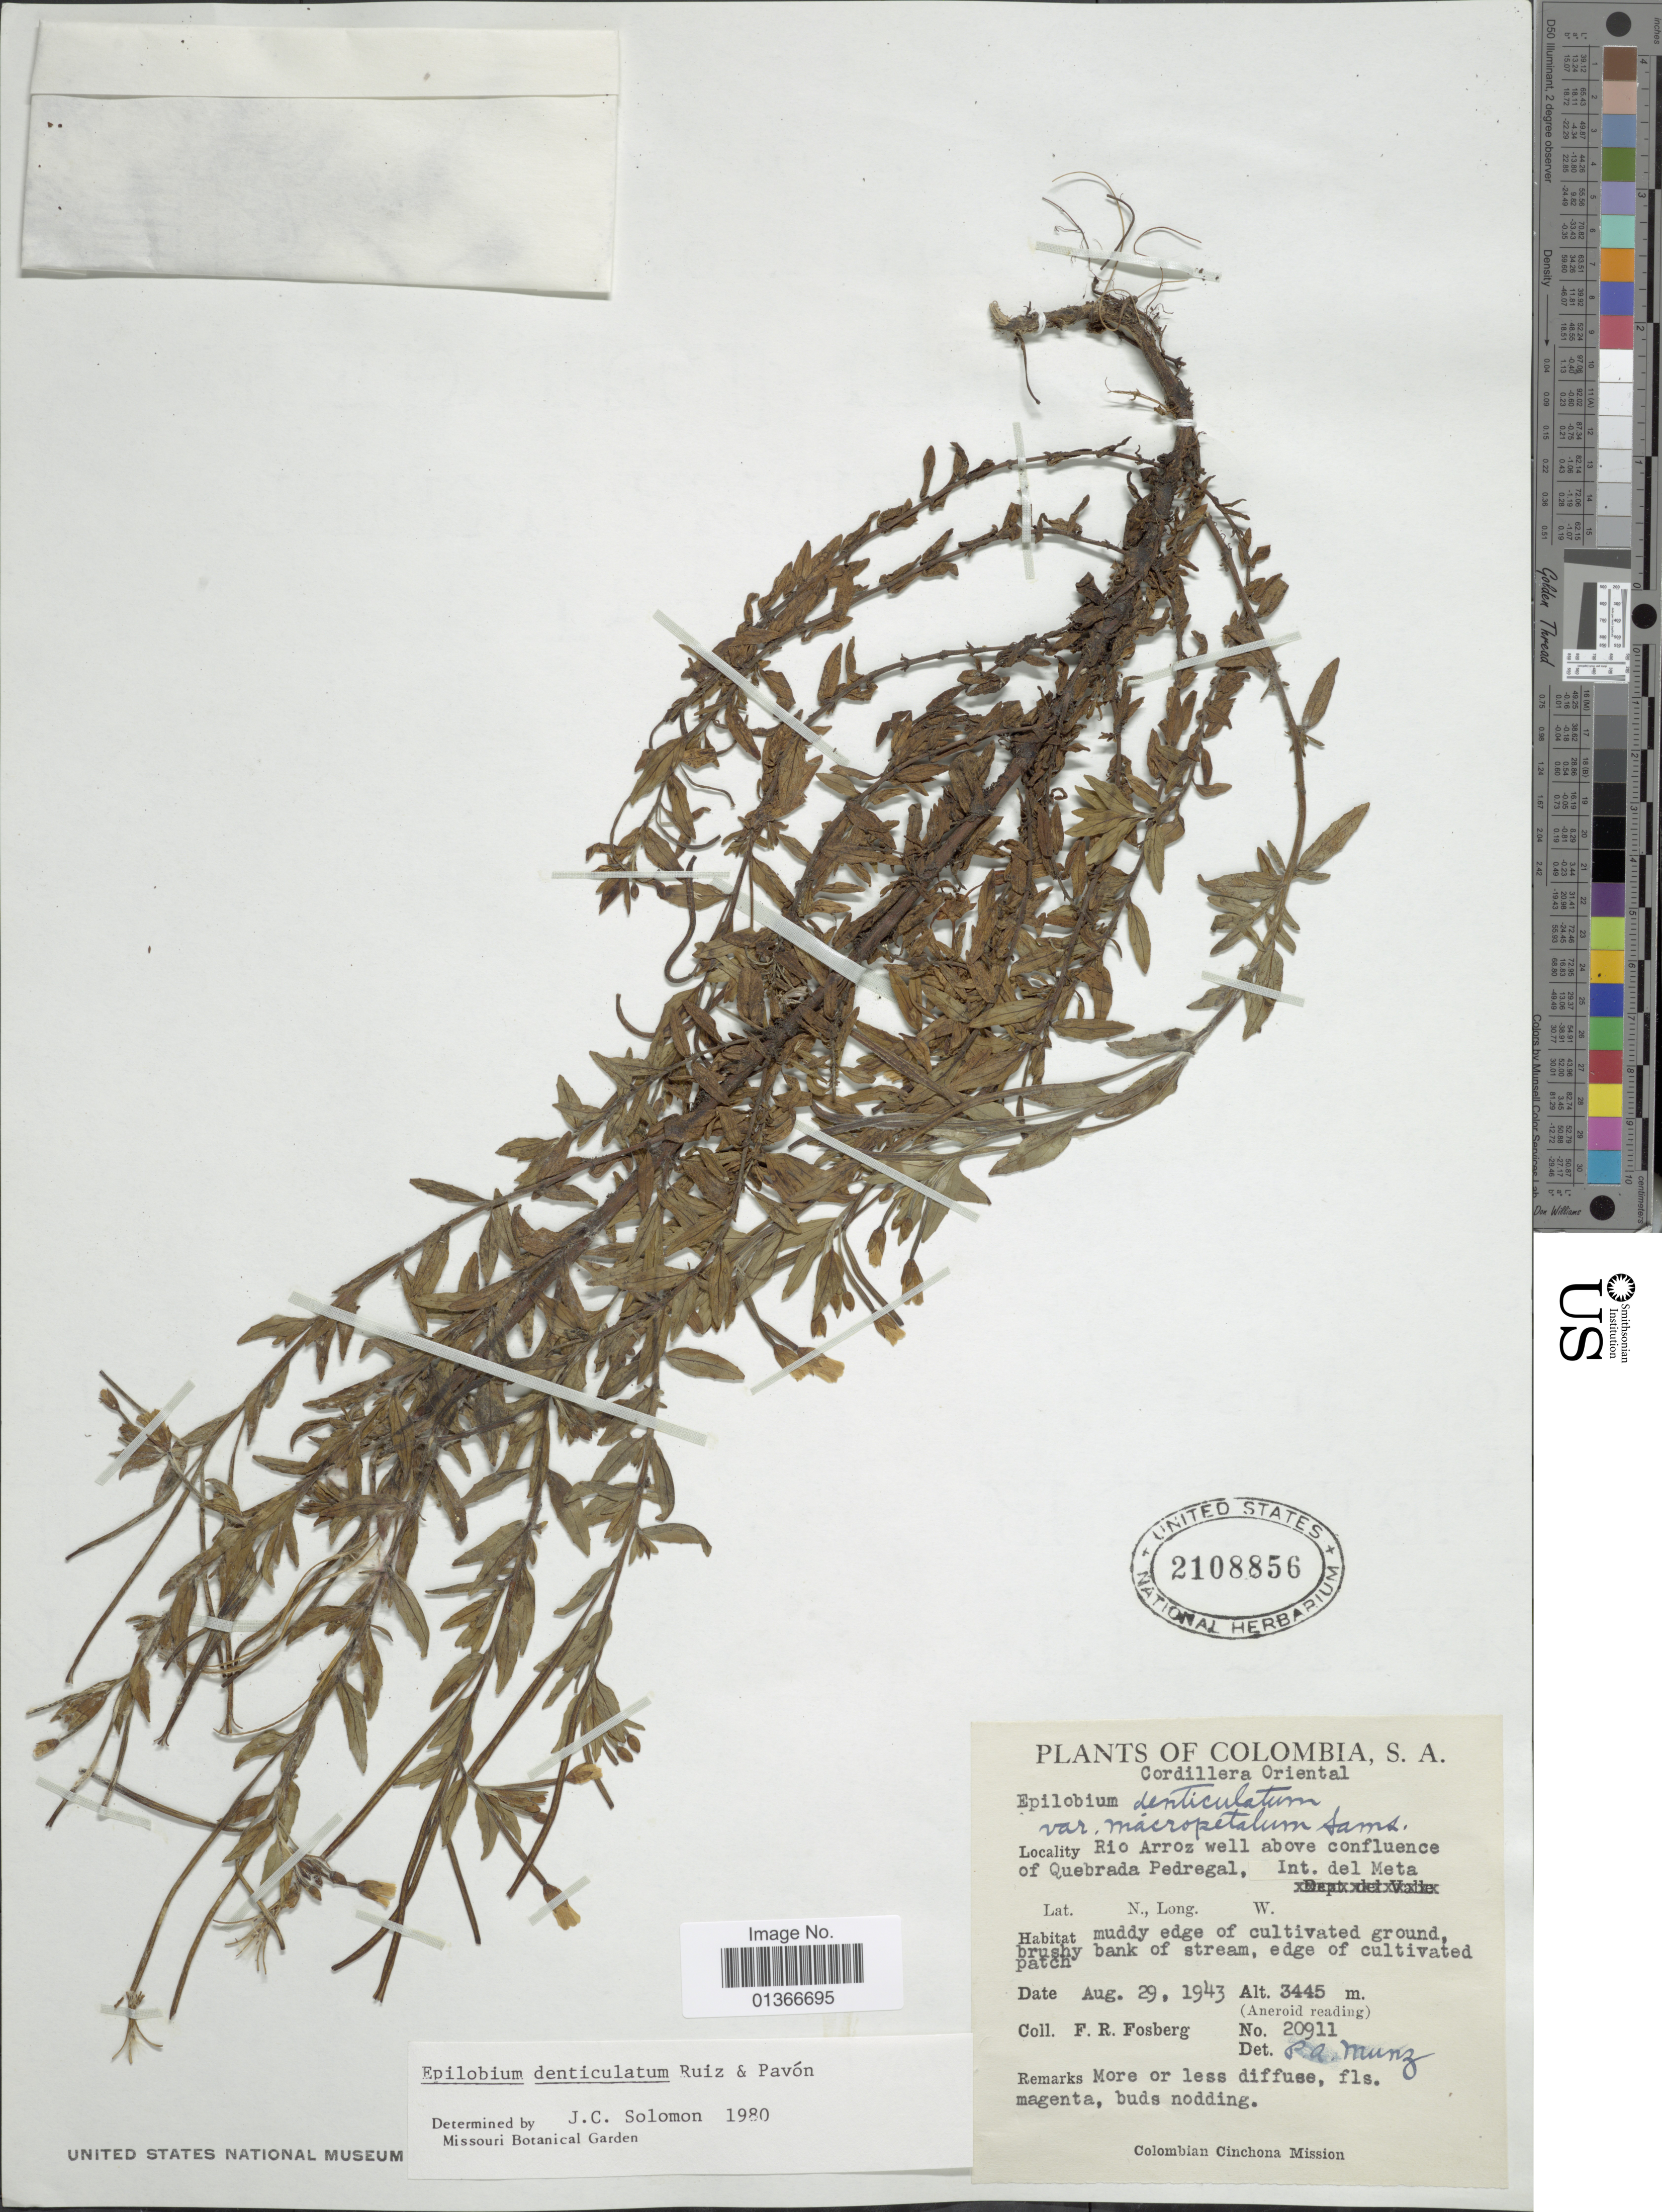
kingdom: Plantae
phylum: Tracheophyta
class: Magnoliopsida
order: Myrtales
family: Onagraceae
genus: Epilobium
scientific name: Epilobium denticulatum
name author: Ruiz & Pav.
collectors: F. R. Fosberg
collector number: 20911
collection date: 1943-08-29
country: Colombia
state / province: Meta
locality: Cordillera Oriental. Rio Arroz well above confluence of Quebrada Pedregal.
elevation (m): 3445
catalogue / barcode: US 2108856